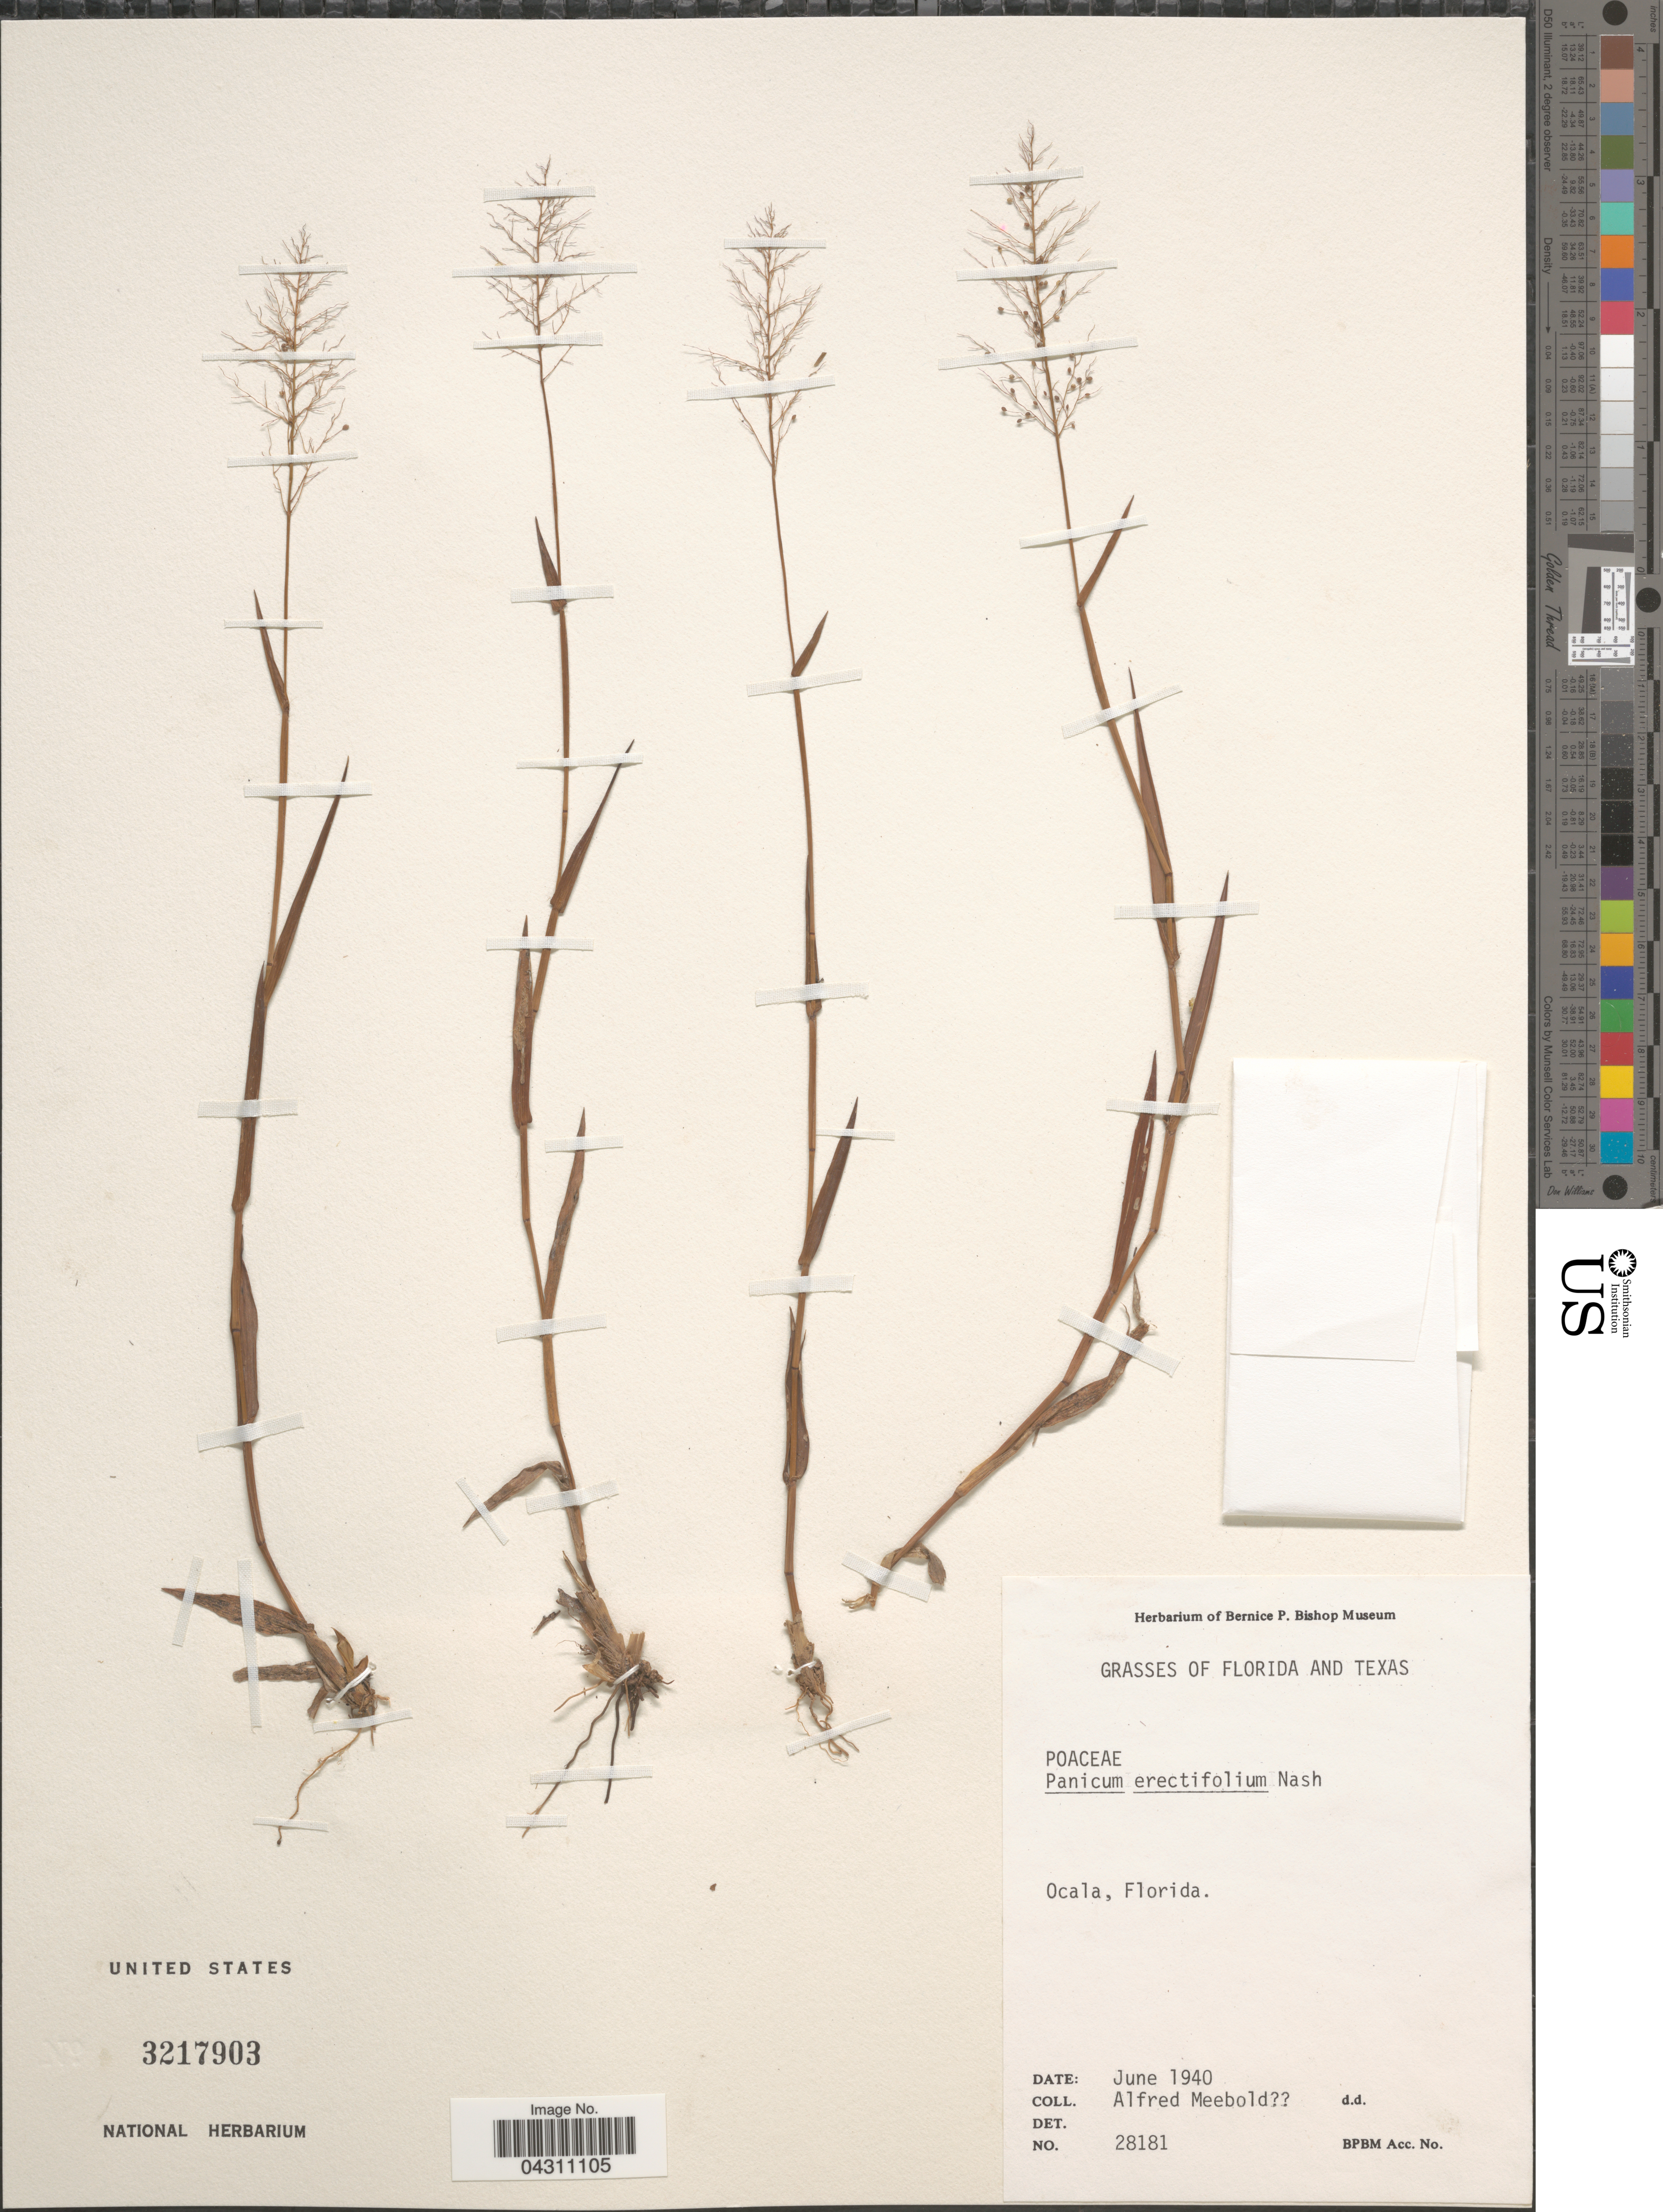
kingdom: Plantae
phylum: Tracheophyta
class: Liliopsida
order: Poales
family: Poaceae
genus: Dichanthelium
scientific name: Dichanthelium sphaerocarpon var. floridanum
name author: (Vasey) Davidse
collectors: A. Meebold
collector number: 28181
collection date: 1940-06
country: United States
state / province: Florida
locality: Ocala.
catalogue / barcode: US 3217903